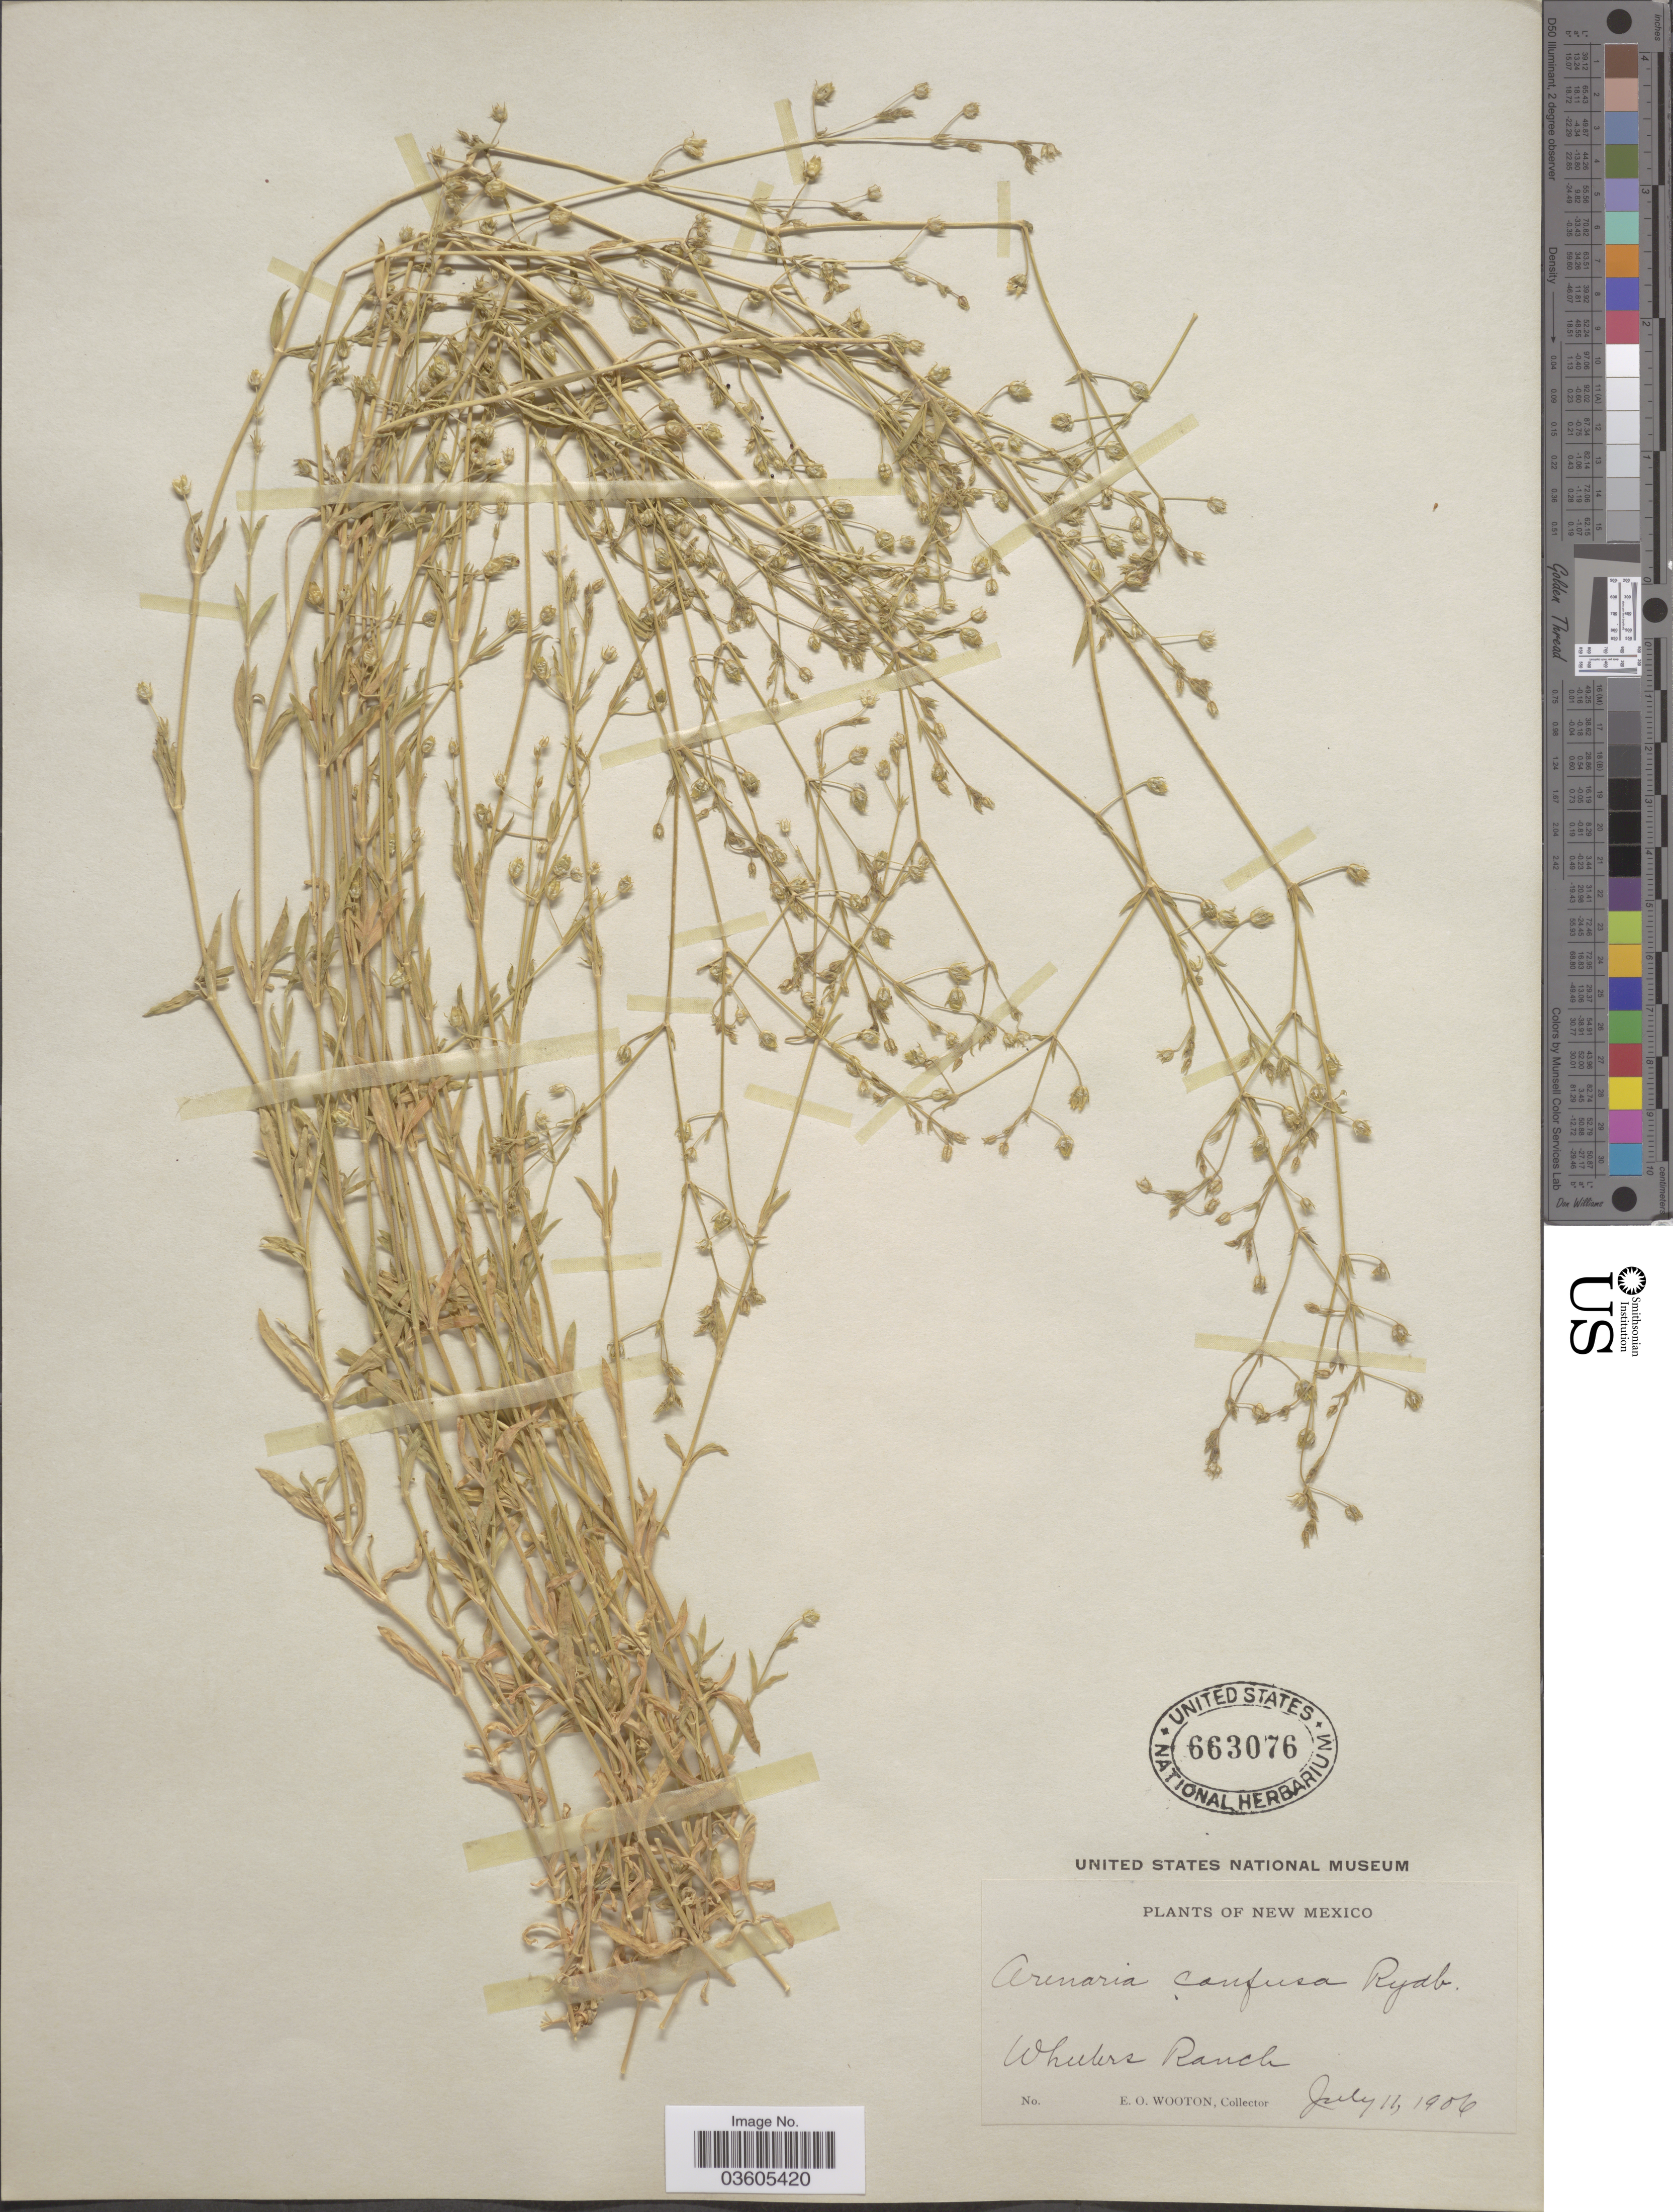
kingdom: Plantae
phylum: Tracheophyta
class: Magnoliopsida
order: Caryophyllales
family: Caryophyllaceae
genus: Arenaria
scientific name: Arenaria confusa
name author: Rydb.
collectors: E. O. Wooton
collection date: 1906-07-11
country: United States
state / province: New Mexico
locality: Wheelers Ranch.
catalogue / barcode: US 663076